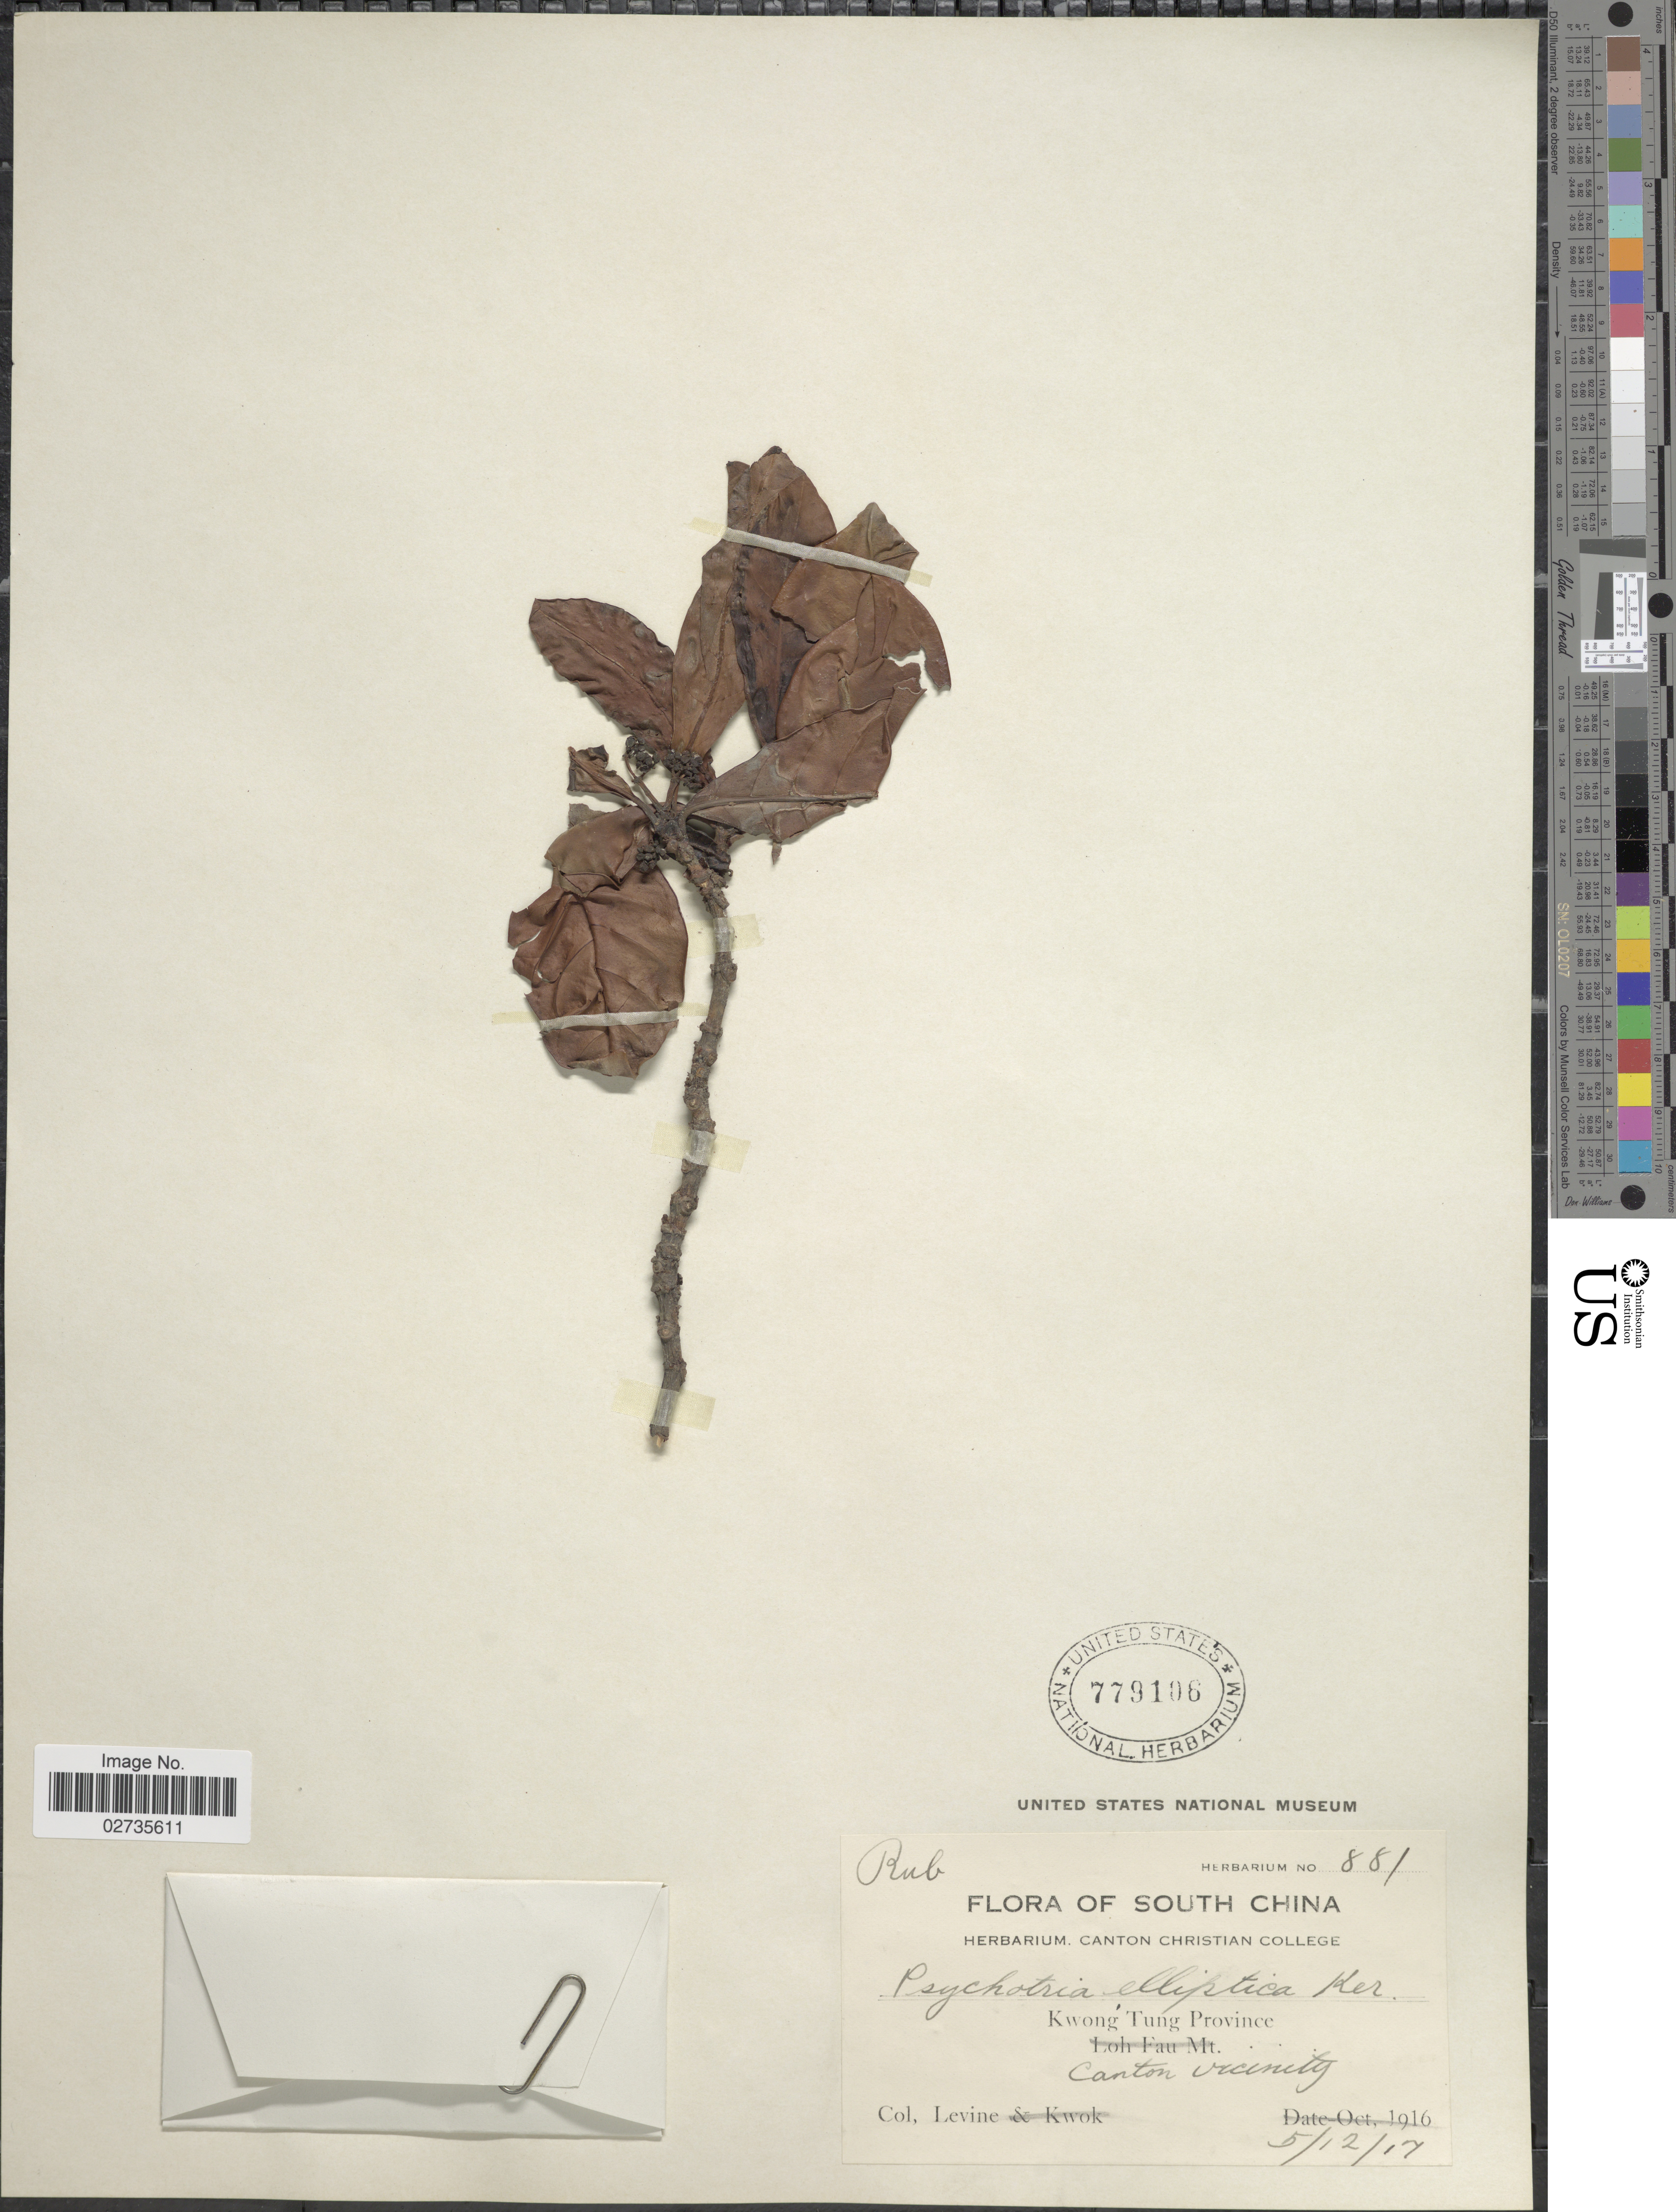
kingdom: Plantae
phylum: Tracheophyta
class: Magnoliopsida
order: Gentianales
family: Rubiaceae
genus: Psychotria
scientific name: Psychotria rubra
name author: (Lour.) Poir.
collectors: -. Levine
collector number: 881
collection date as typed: Transcribed d/m/y: 12/5/17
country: China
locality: South China, Kwong Tung Province, Canton Vicinity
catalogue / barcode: US 779106